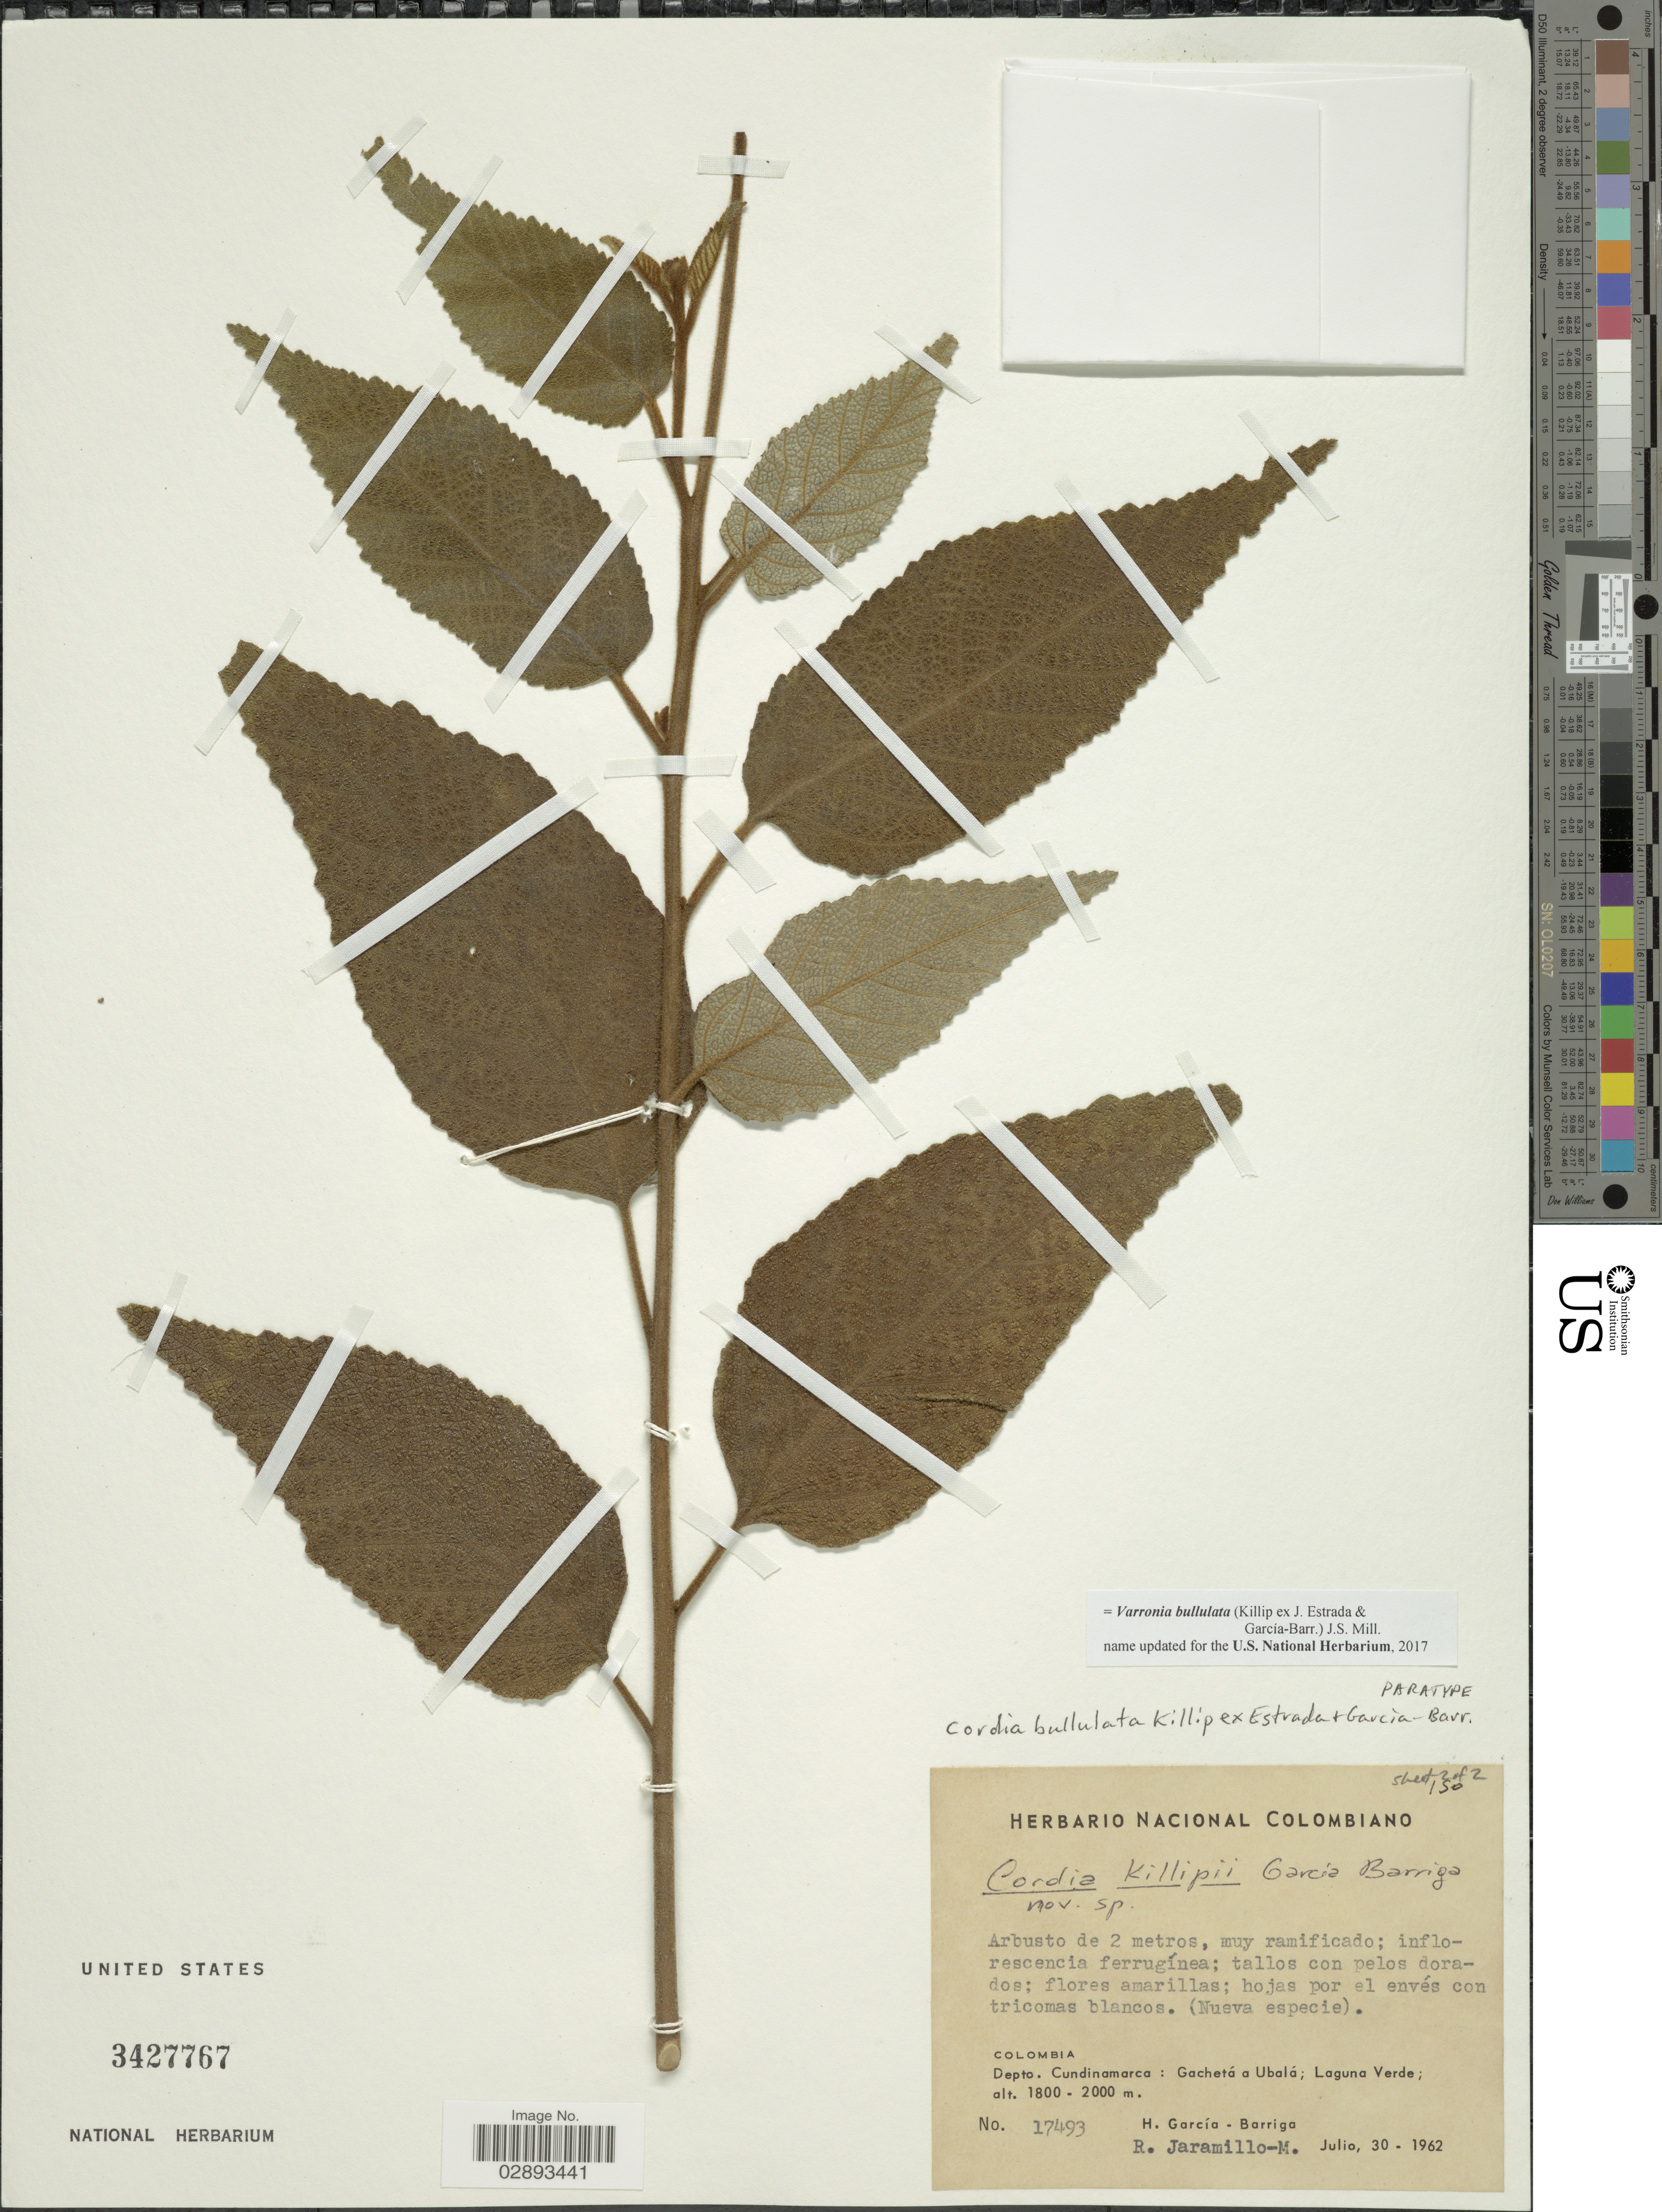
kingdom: Plantae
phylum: Tracheophyta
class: Magnoliopsida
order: Boraginales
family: Cordiaceae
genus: Varronia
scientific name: Varronia bullulata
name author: (Killip ex J. Estrada & García-Barr.) J.S. Mill.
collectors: H. García Barriga & R. Jaramillo M.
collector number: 17493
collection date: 1962-07-30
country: Colombia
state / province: Cundinamarca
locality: Depto. Cundinamarca: Gachetá a Ubalá; Laguna Verde.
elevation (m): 1800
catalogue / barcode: US 3427767